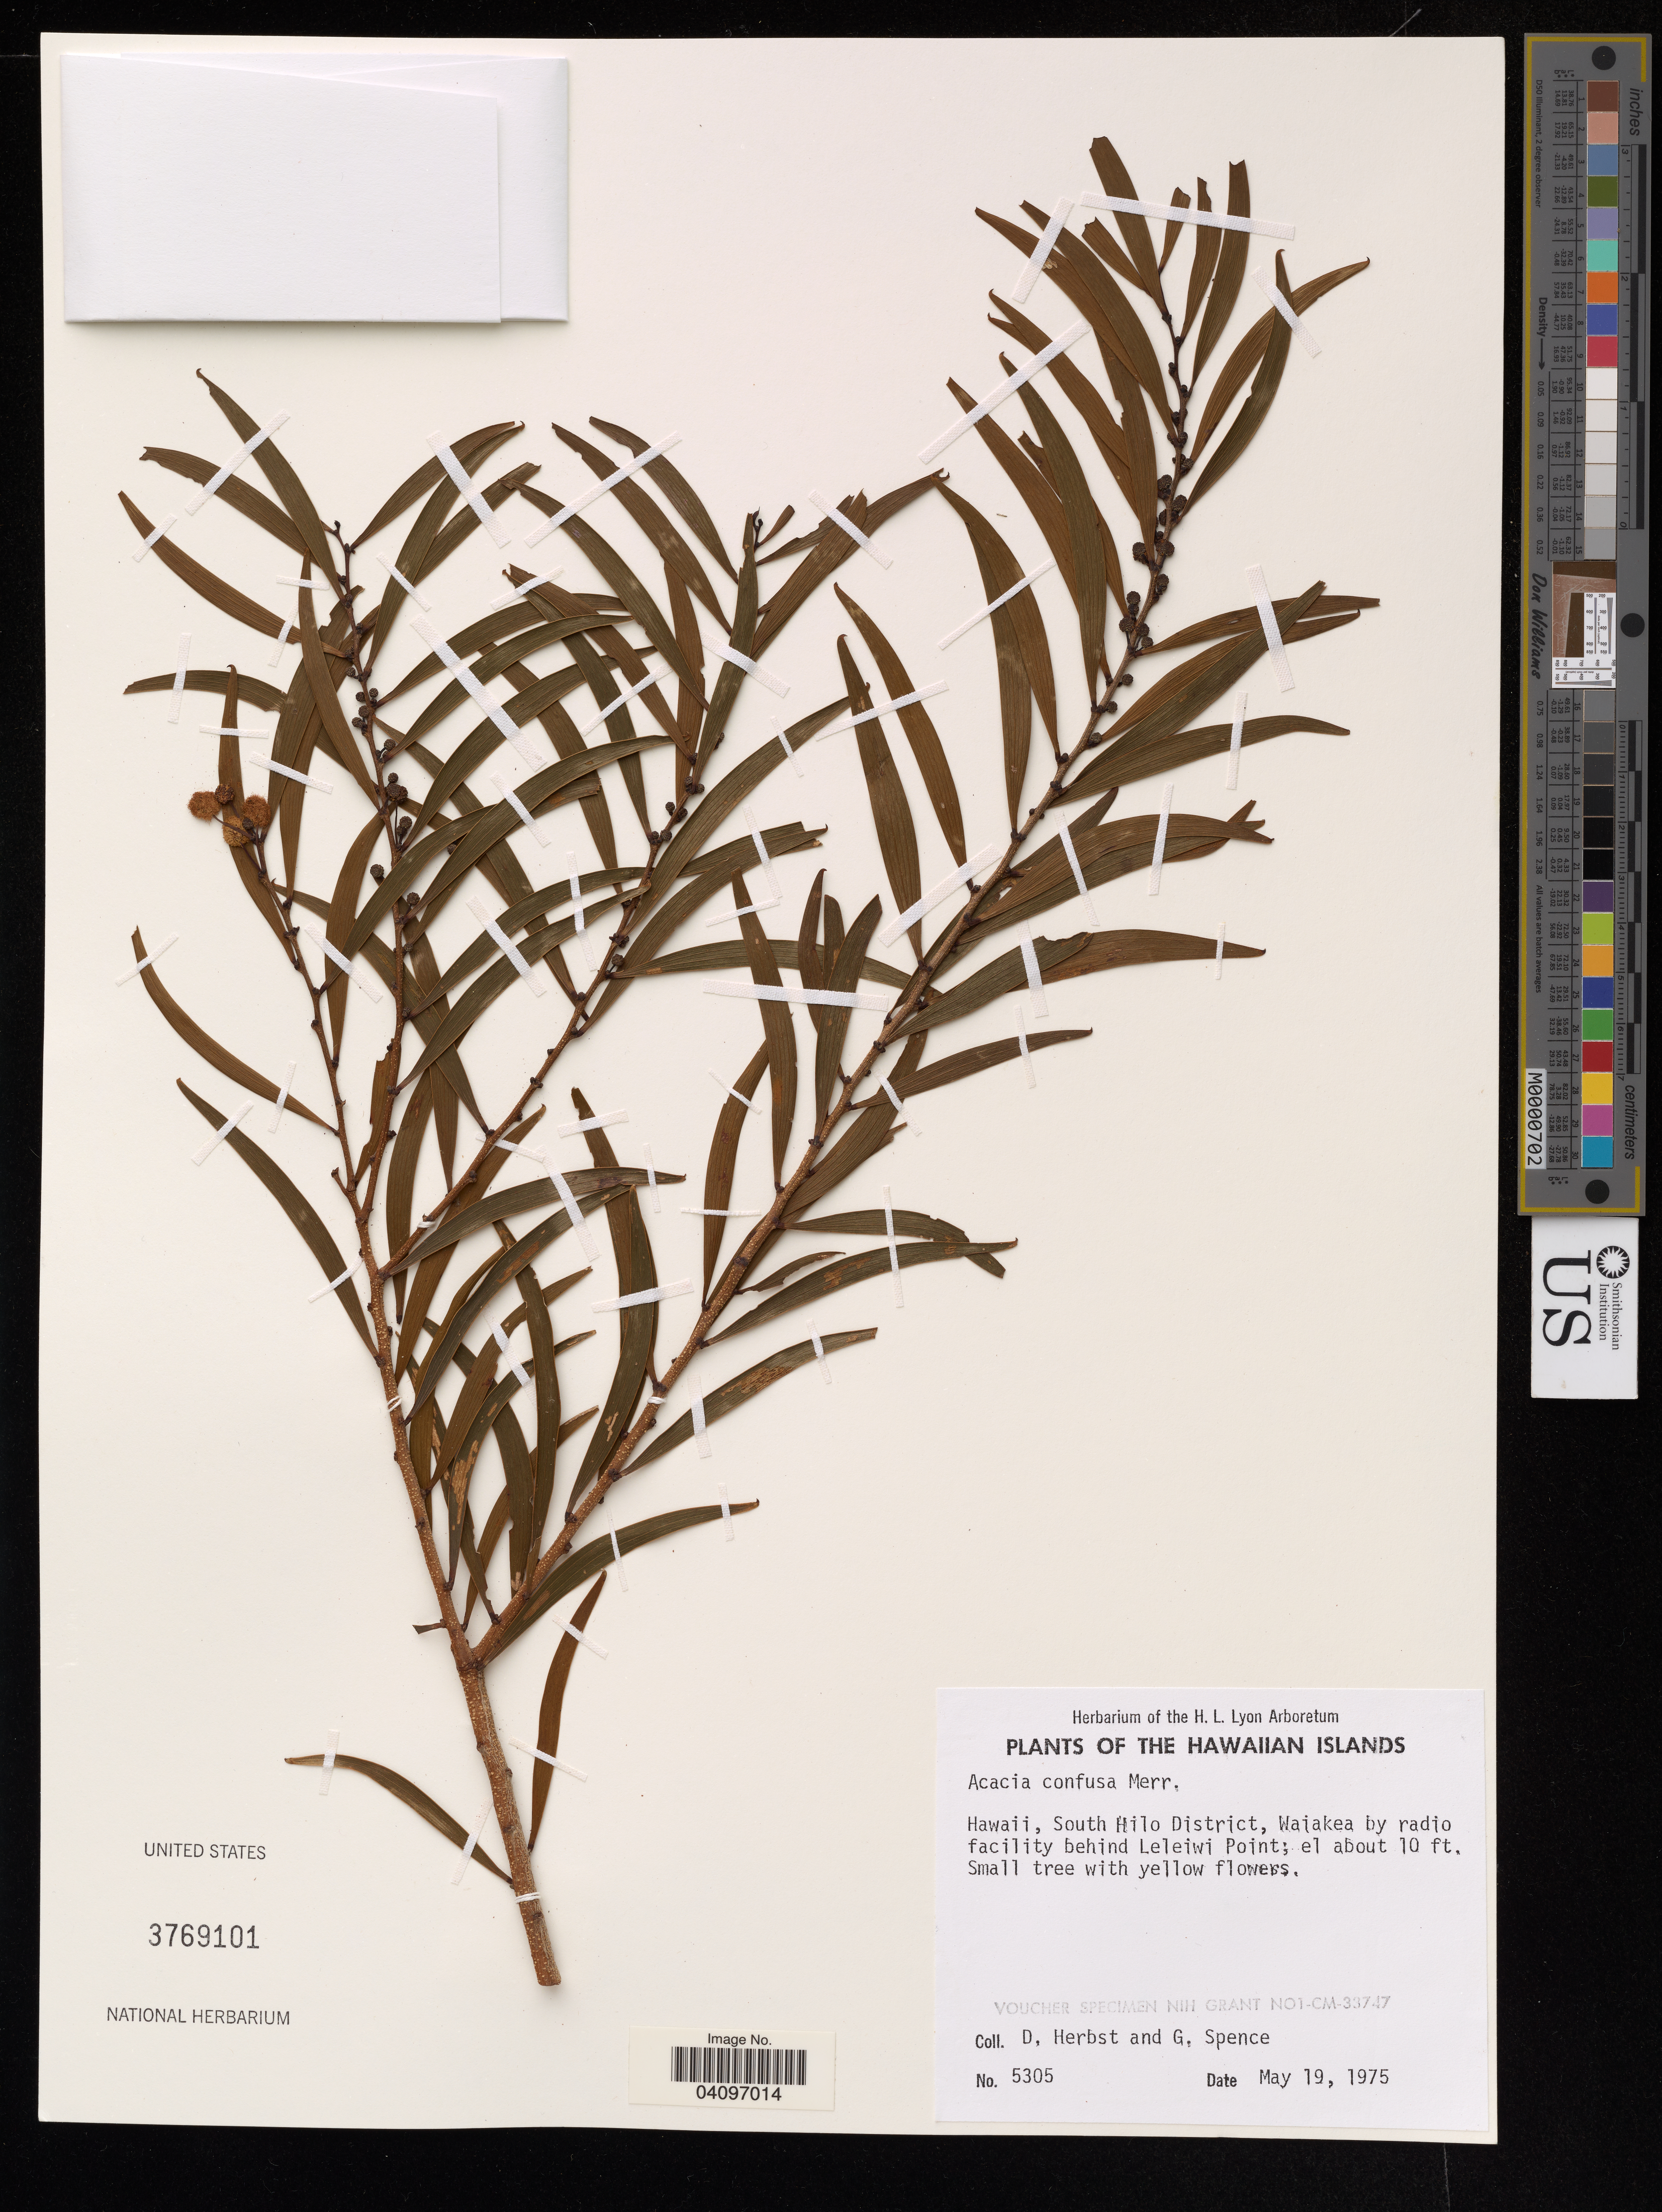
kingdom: Plantae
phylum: Tracheophyta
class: Magnoliopsida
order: Fabales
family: Fabaceae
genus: Acacia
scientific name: Acacia confusa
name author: Merr.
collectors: D. R. Herbst & G. Spence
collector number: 5305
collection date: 1975-05-19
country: United States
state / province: Hawaii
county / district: Hawaii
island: Hawaii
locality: South Hilo District, Waiakea, by radio facility behind Leleiwi point.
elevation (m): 3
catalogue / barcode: US 3769101